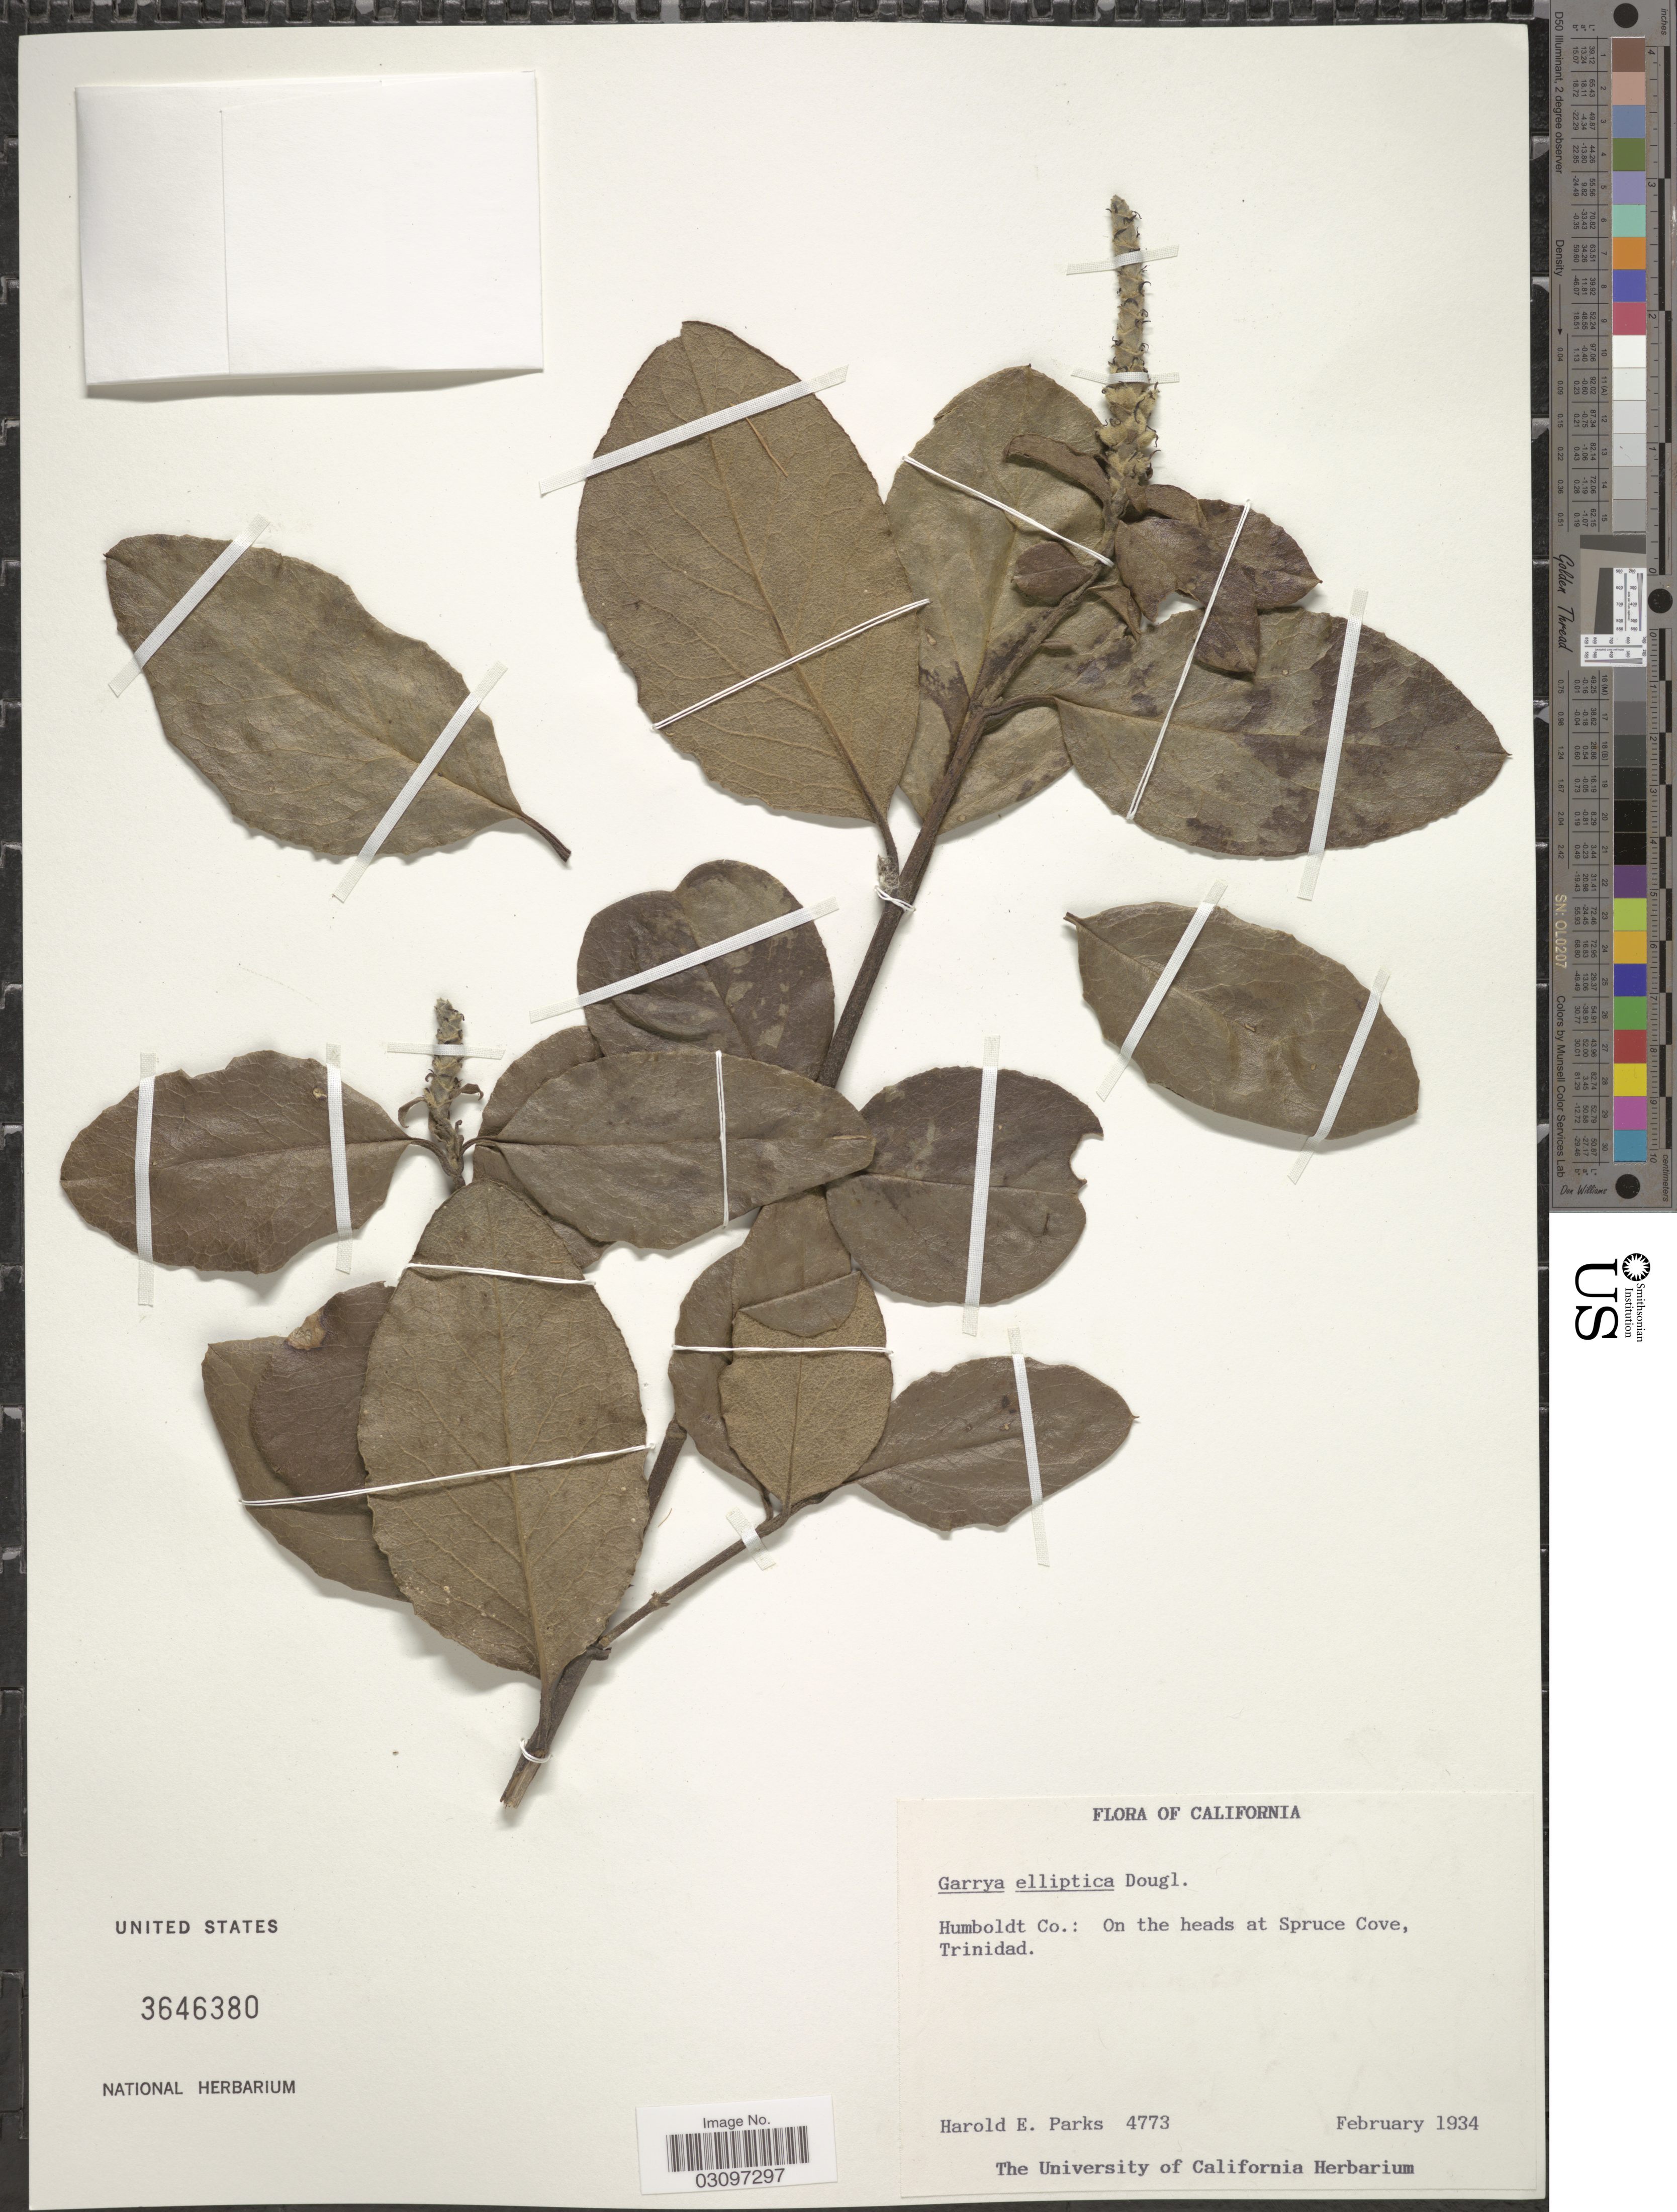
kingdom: Plantae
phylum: Tracheophyta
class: Magnoliopsida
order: Garryales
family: Garryaceae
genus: Garrya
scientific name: Garrya elliptica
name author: Douglas ex Lindl.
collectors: H. E. Parks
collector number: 4773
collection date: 1934-02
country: United States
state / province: California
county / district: Humboldt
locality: Humboldt Co.: On the heads at Spruce Cove, Trinidad.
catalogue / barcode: US 3646380